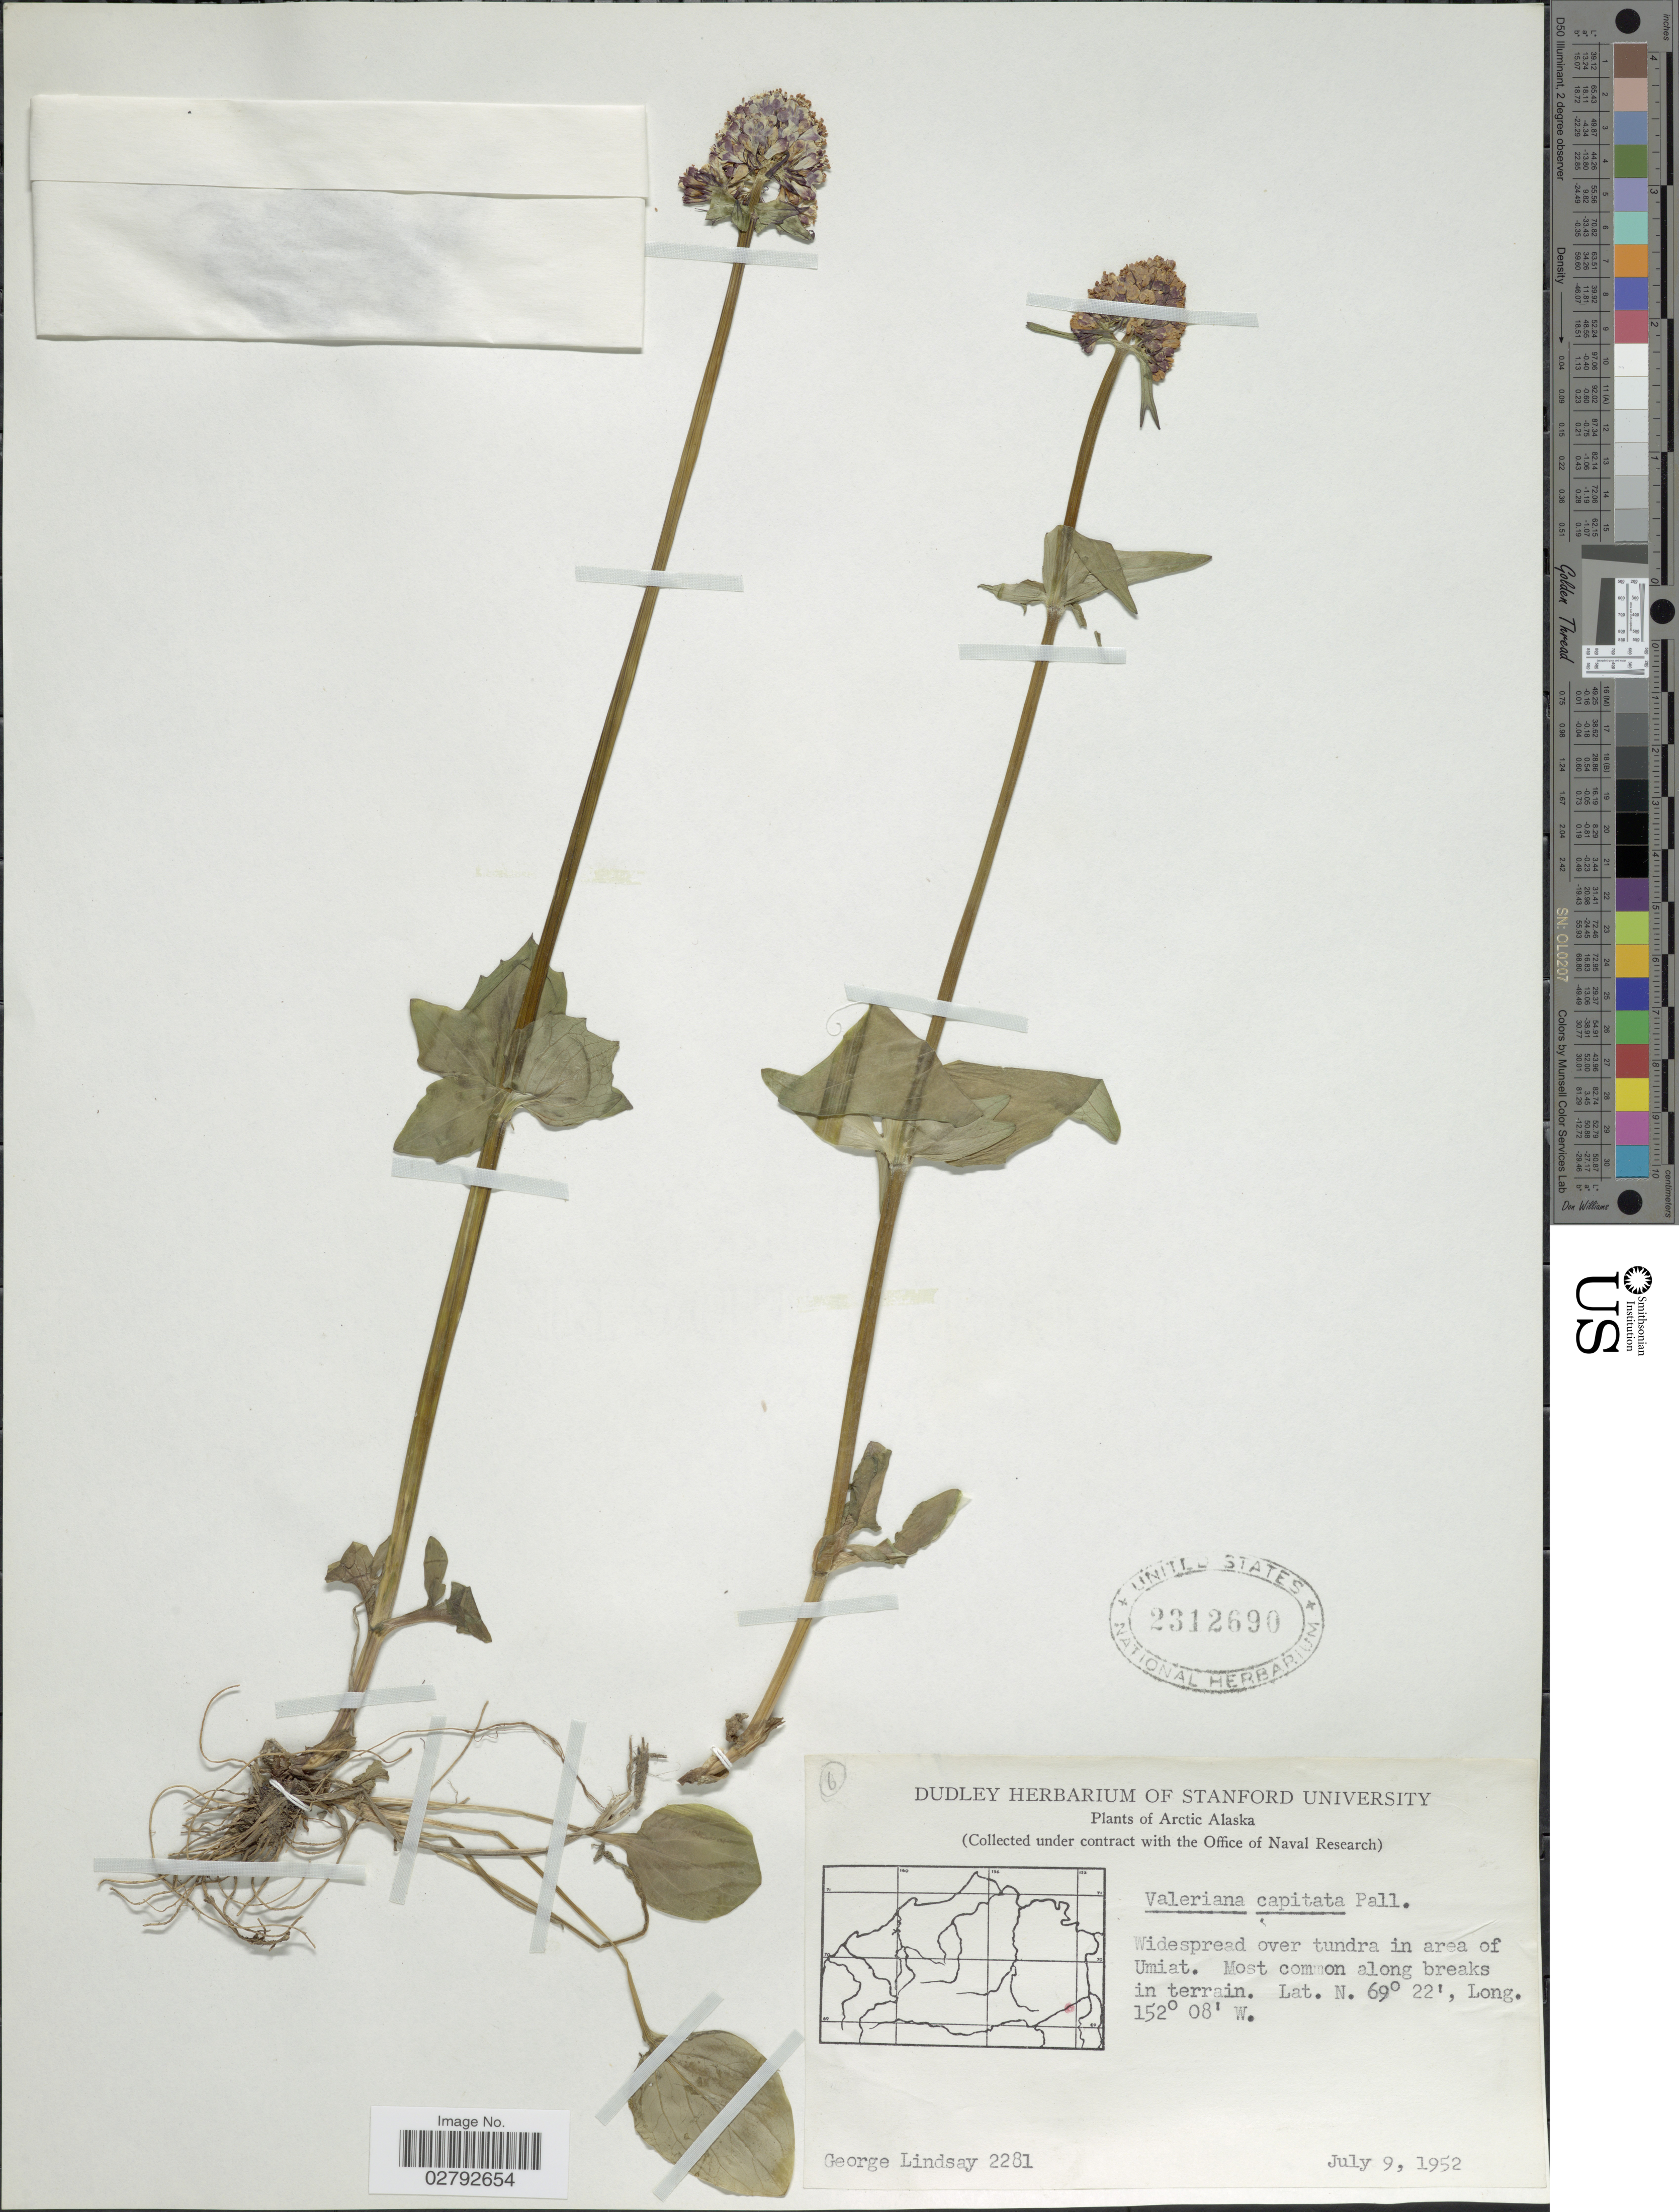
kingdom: Plantae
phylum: Tracheophyta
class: Magnoliopsida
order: Dipsacales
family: Caprifoliaceae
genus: Valeriana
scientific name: Valeriana capitata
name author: Link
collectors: G. Lindsay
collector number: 2281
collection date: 1952-07-09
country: United States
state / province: Alaska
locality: Arctic Alaska. Widespread over tundra in area of Umiat.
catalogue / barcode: US 2312690